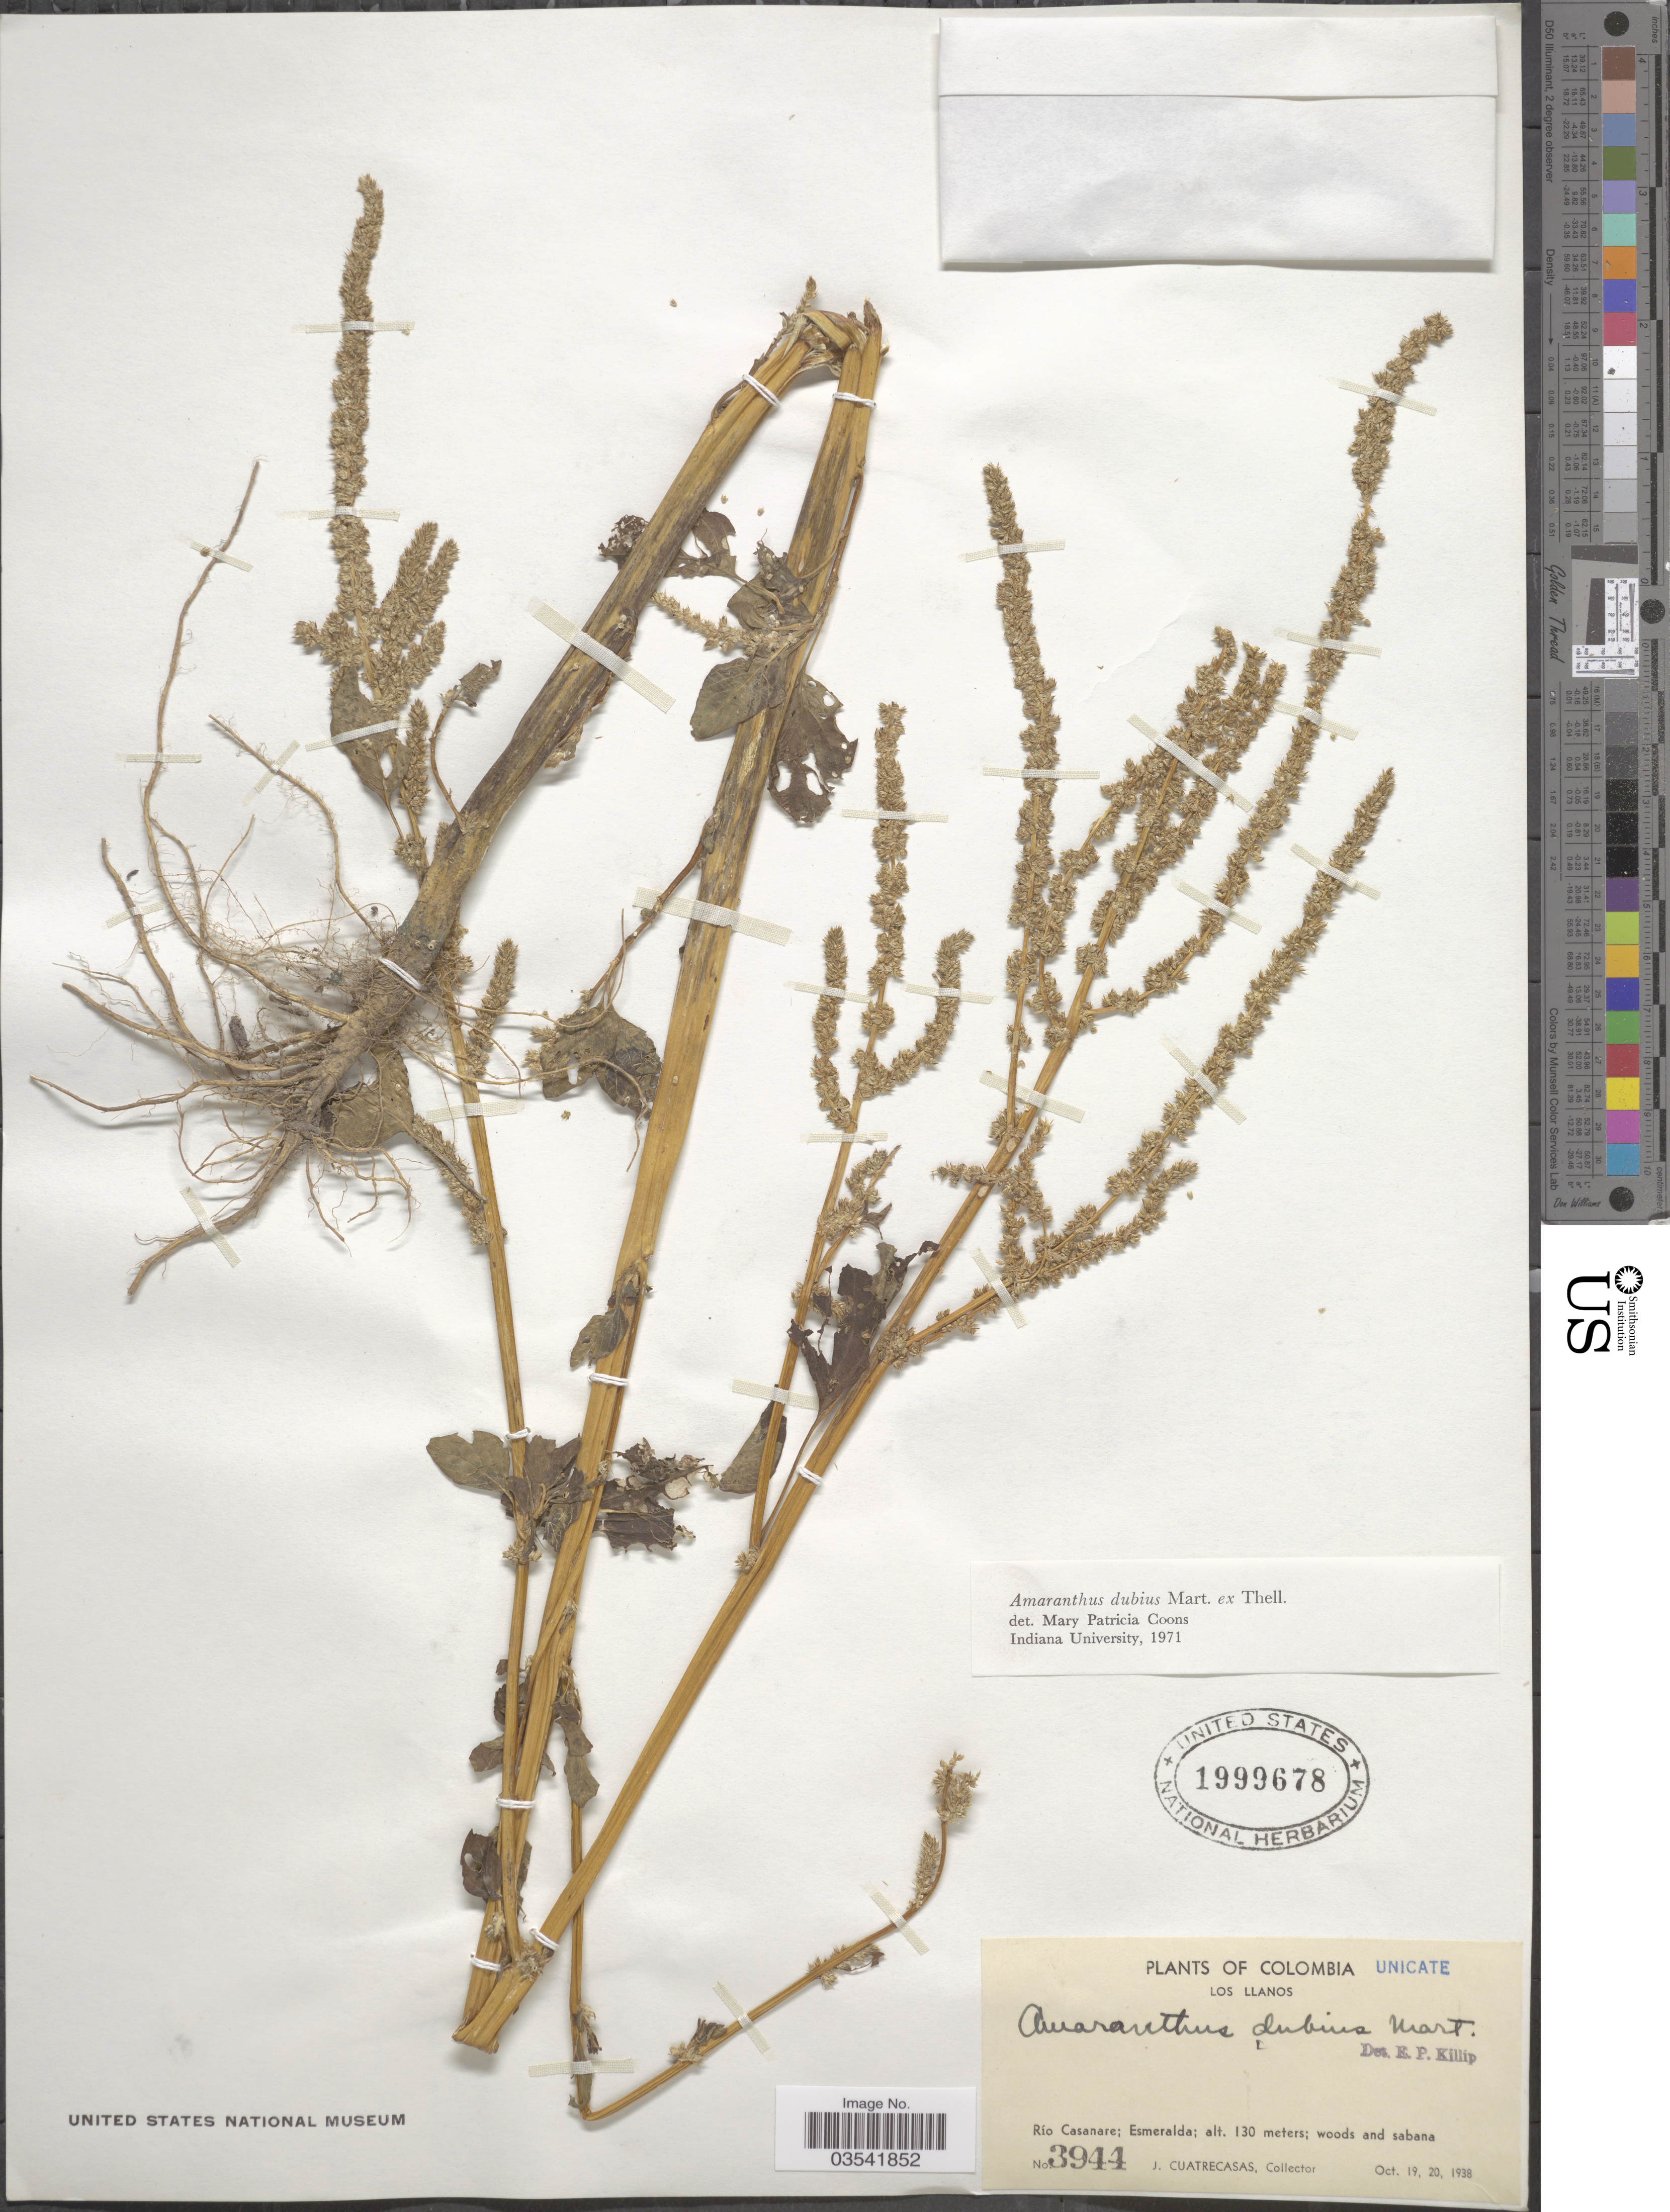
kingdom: Plantae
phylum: Tracheophyta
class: Magnoliopsida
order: Caryophyllales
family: Amaranthaceae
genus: Amaranthus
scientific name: Amaranthus dubius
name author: Mart. ex Thell.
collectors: J. Cuatrecasas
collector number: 3944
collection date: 1938-10-19/1938-10-20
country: Ecuador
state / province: Esmeraldas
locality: Río Casanare. Los Llanos.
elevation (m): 130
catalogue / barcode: US 1999678